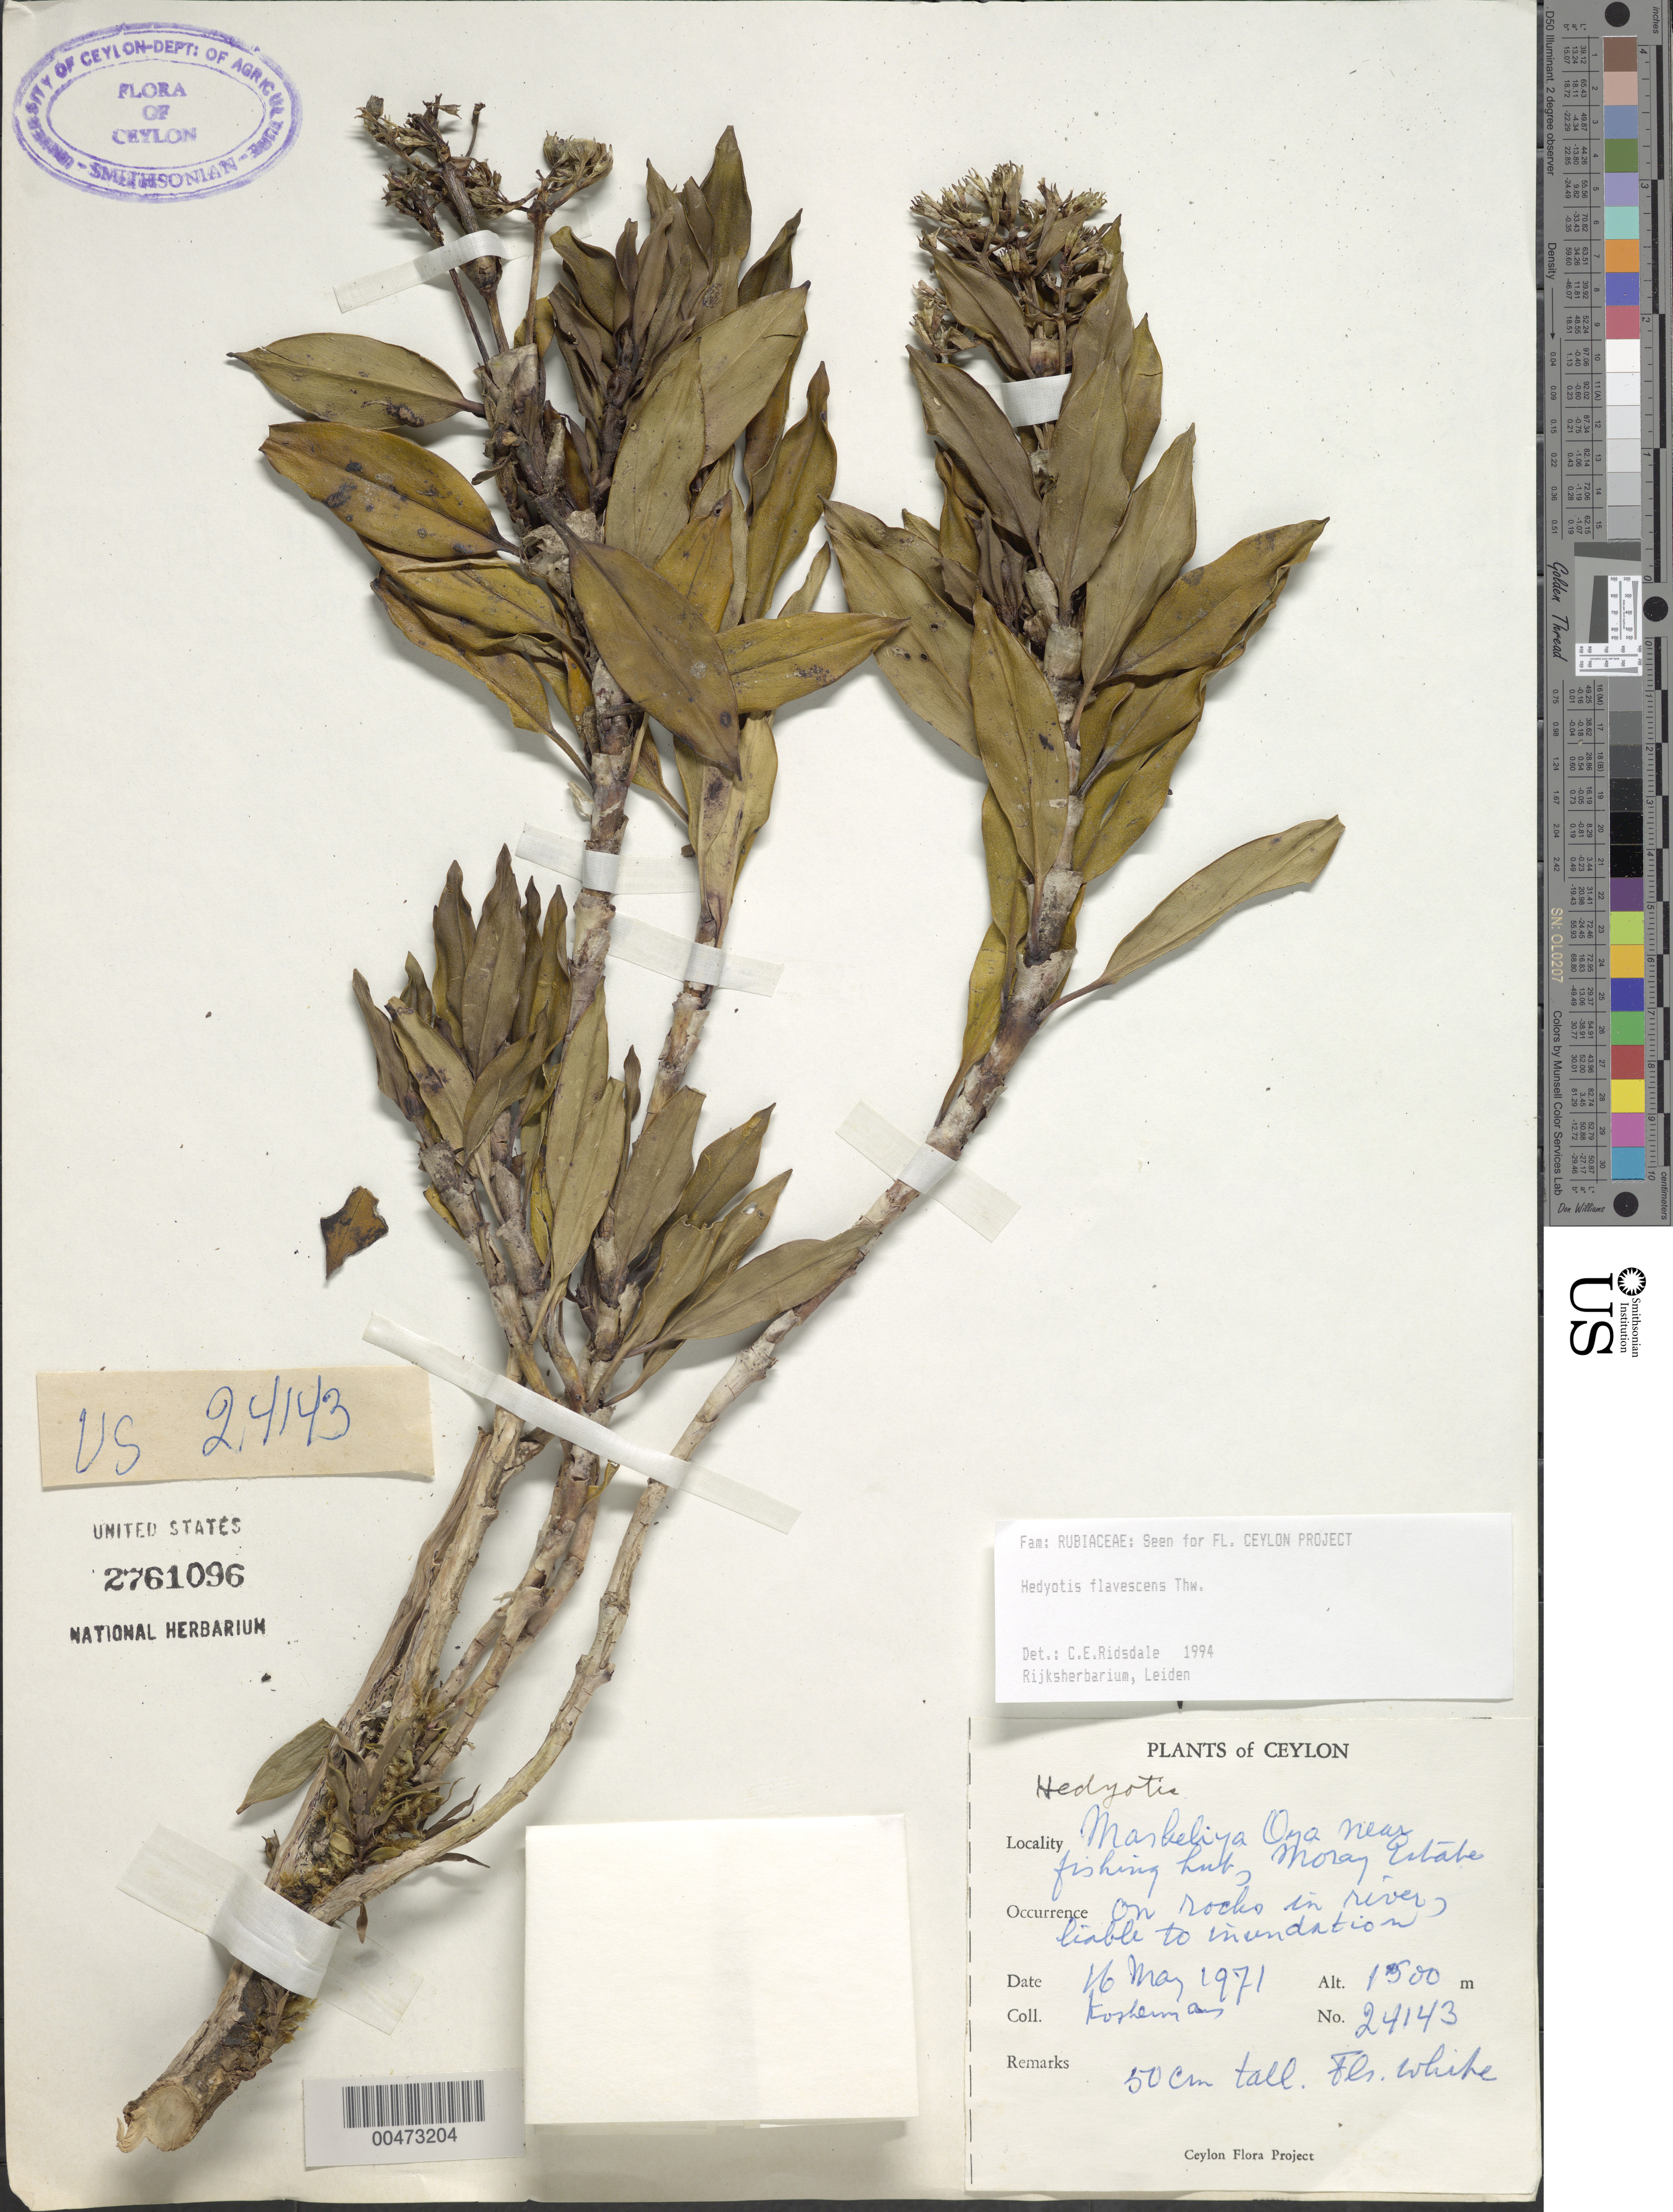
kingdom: Plantae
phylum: Tracheophyta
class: Magnoliopsida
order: Gentianales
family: Rubiaceae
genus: Hedyotis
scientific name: Hedyotis flavescens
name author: Thwaites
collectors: A. J. G. Kostermans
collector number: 24143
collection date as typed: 16 Mar 1971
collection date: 1971-03-16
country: Sri Lanka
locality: Marbeliya Oya near fishing hub, Moray Estate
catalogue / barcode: US 2761096